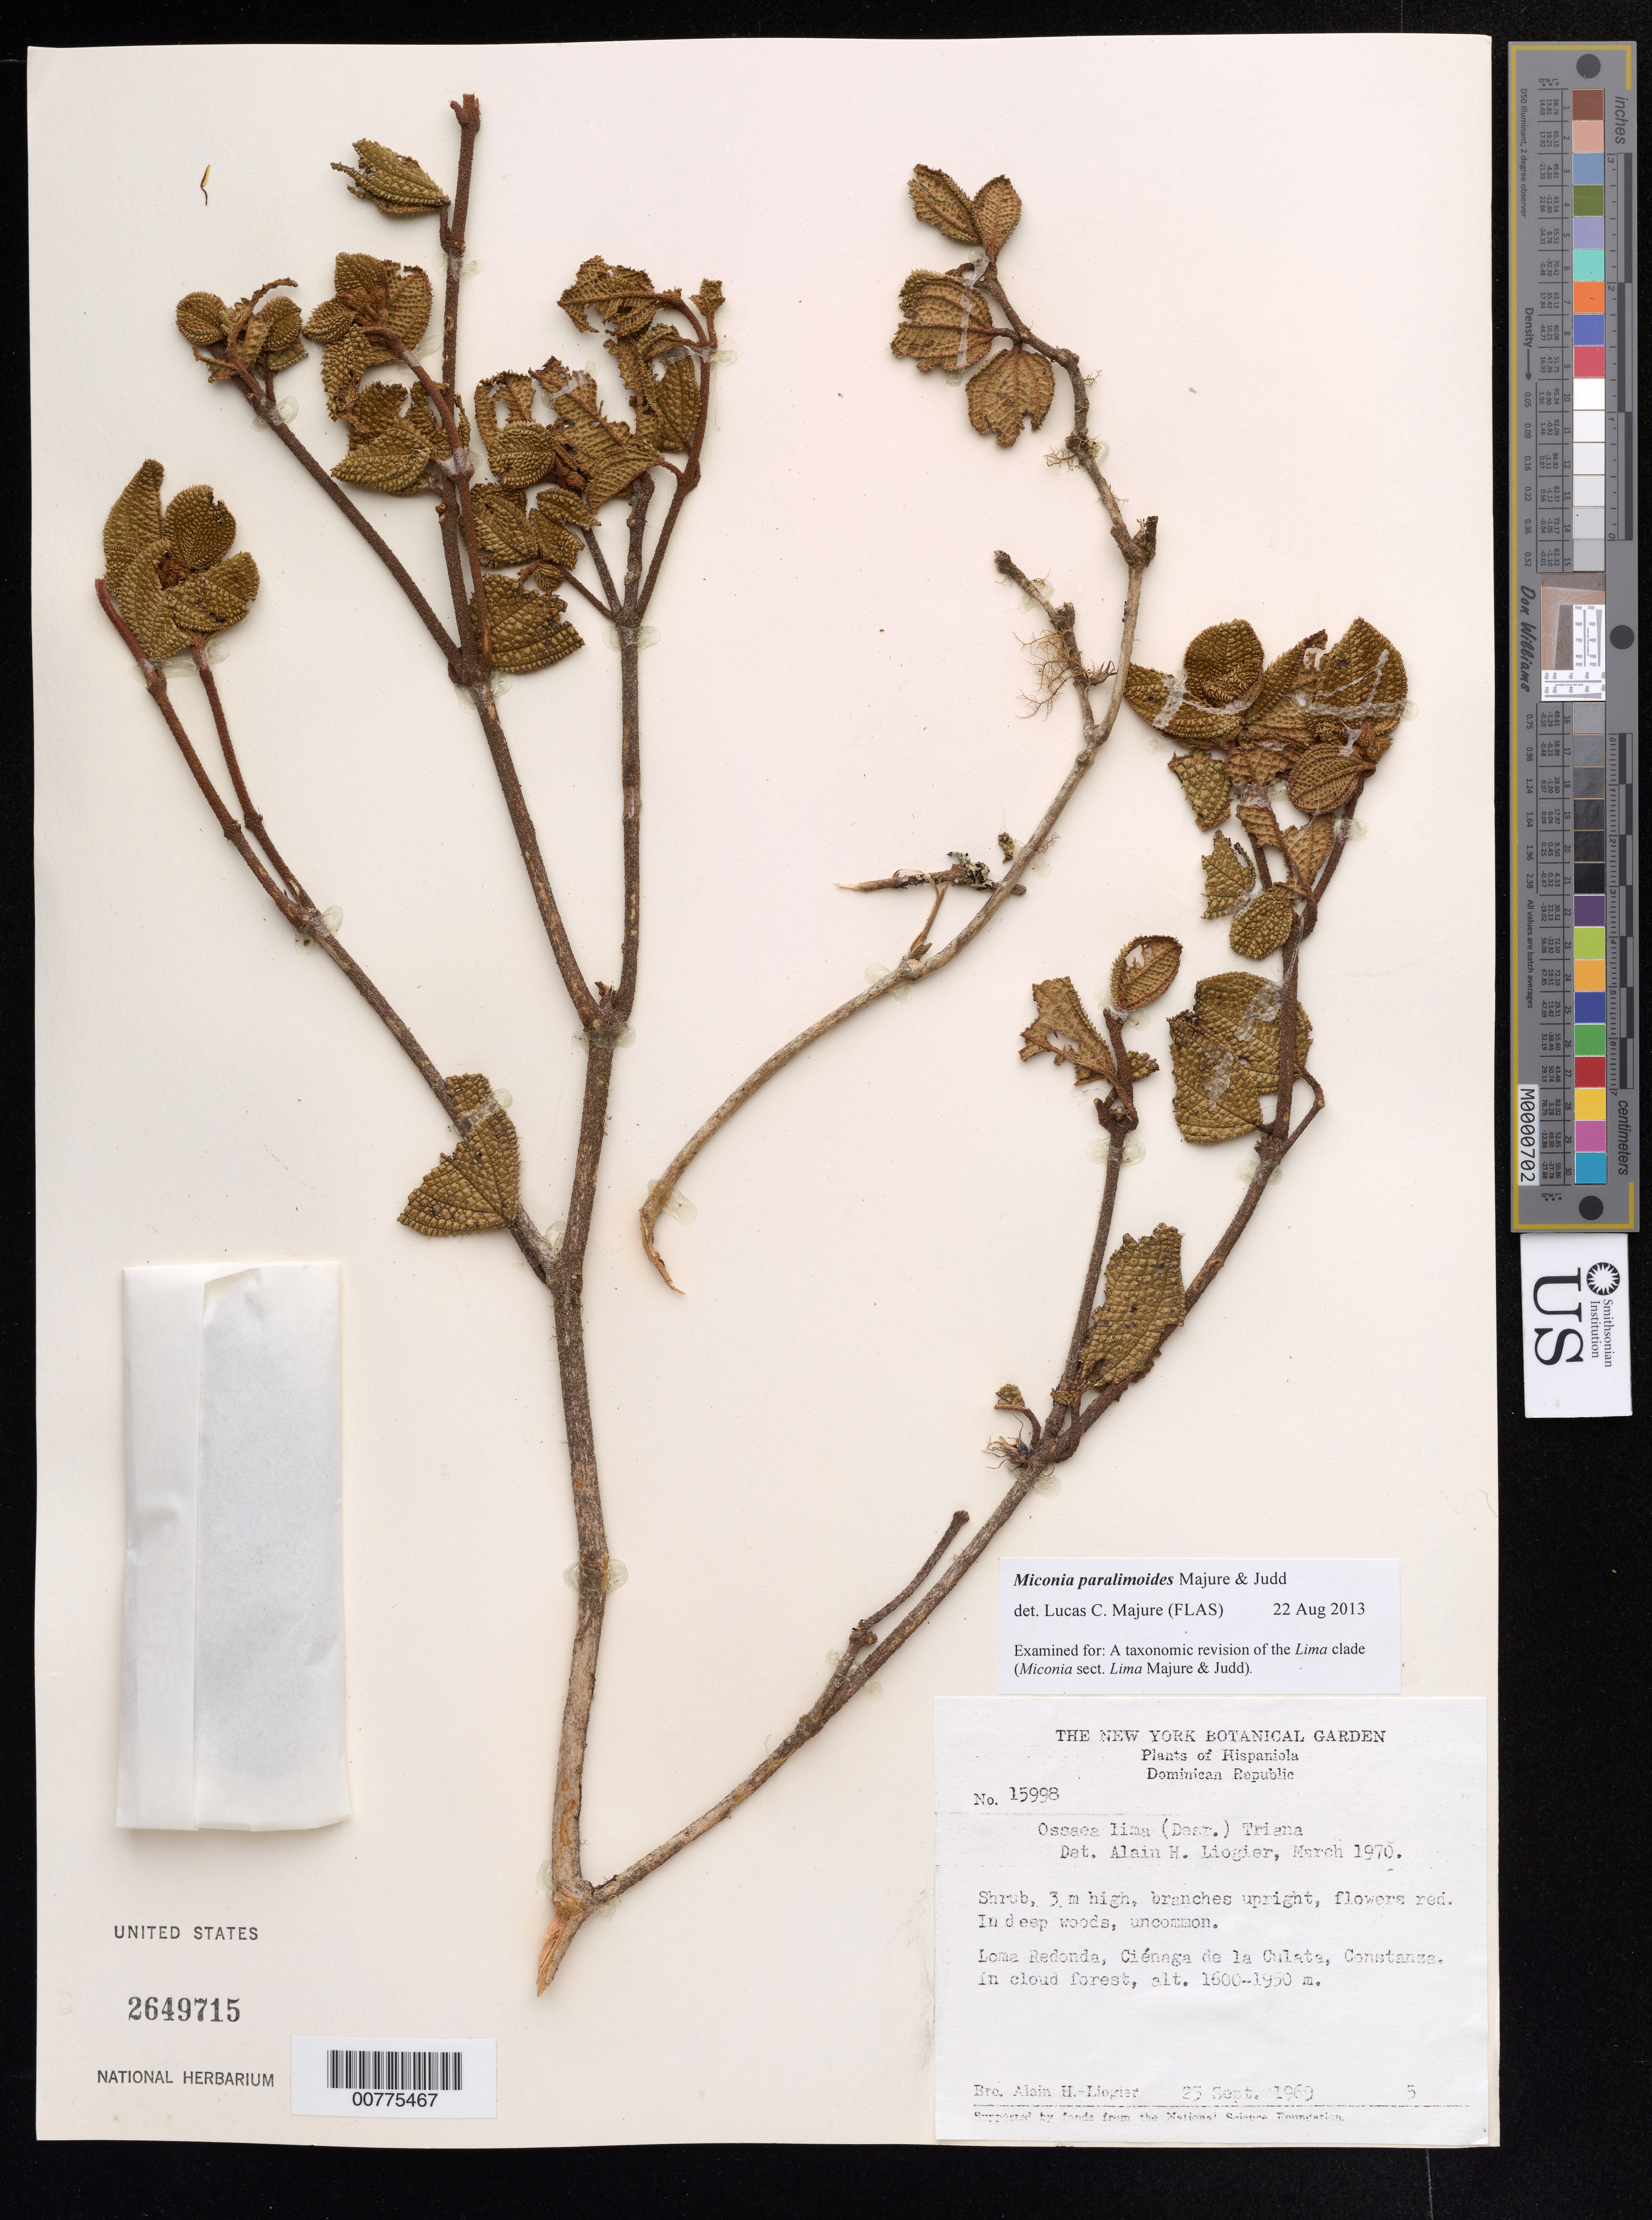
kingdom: Plantae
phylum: Tracheophyta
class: Magnoliopsida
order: Myrtales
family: Melastomataceae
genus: Miconia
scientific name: Miconia paralimoides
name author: Majure & Judd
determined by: Majure, Lucas C., (FLAS), University of Florida (UNITED STATES)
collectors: A. H. Liogier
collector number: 15998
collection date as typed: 23 Sep 1969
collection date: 1969-09-23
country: Dominican Republic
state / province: La Vega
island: Hispaniola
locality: Constanza, Ciénaga de la Culata, Redonda Hill.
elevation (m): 1600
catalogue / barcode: US 2649715